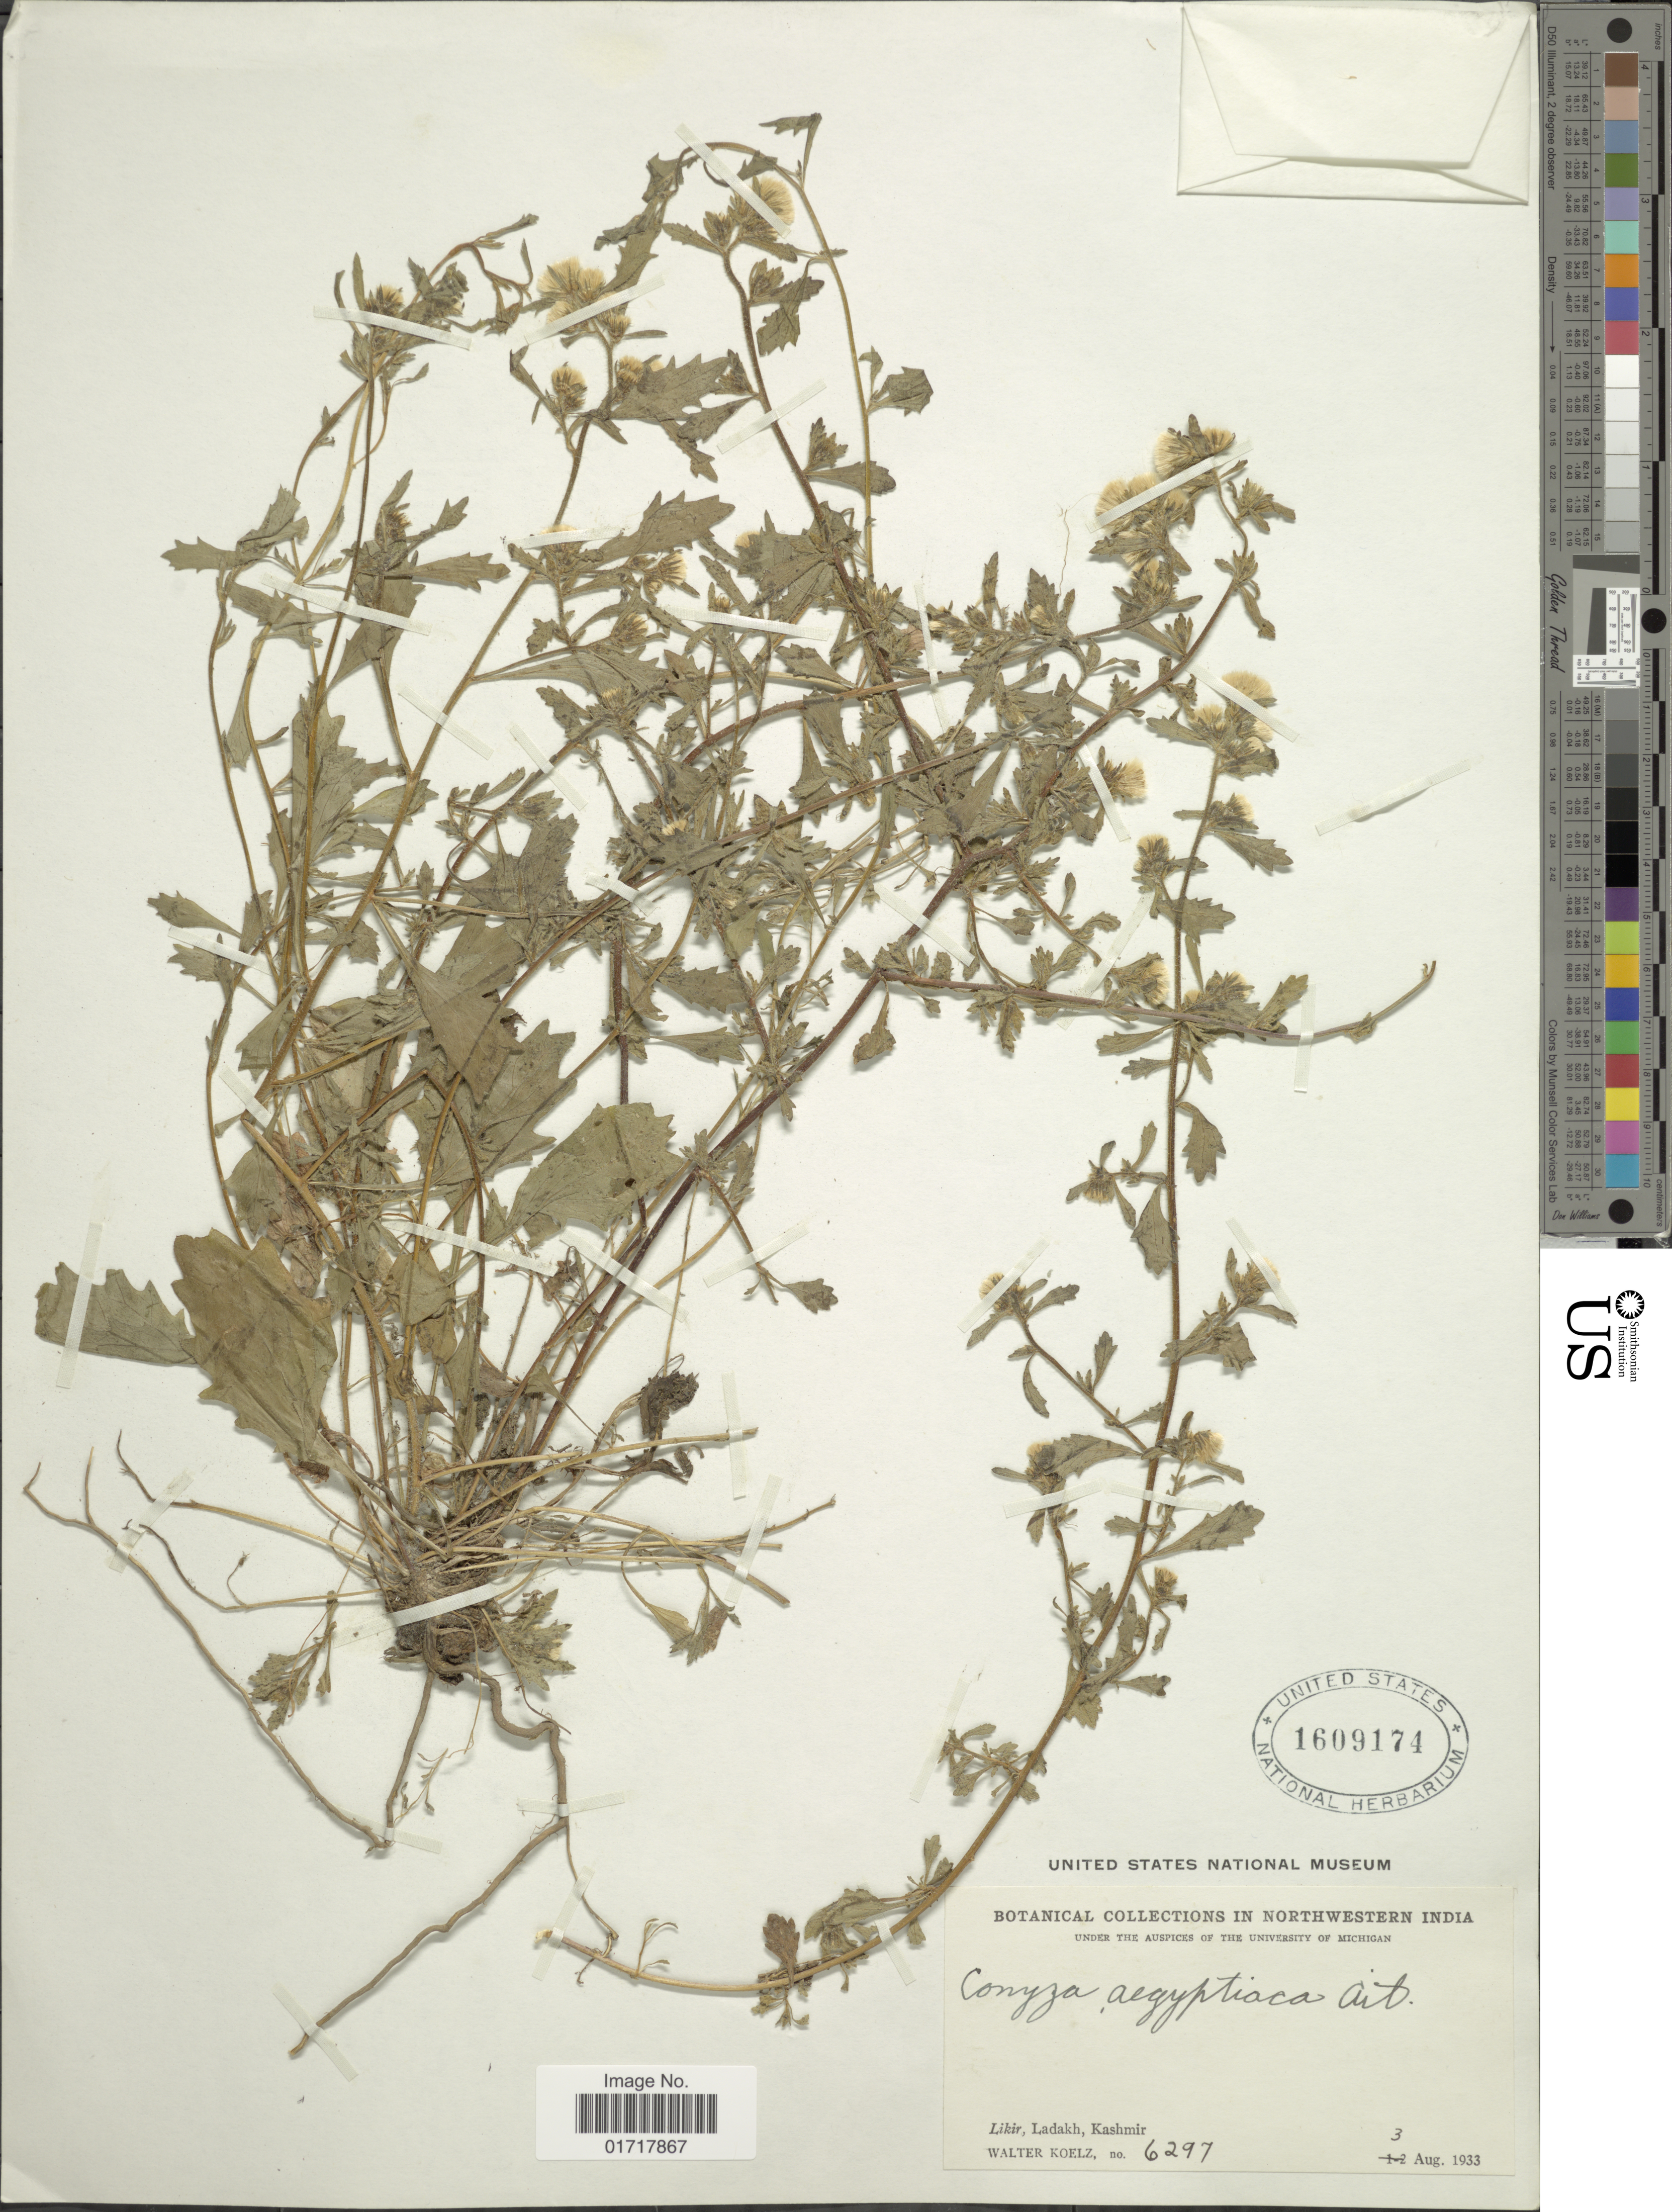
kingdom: Plantae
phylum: Tracheophyta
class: Magnoliopsida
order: Asterales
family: Asteraceae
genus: Conyza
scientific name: Conyza aegyptiaca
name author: (L.) Aiton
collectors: W. N. Koelz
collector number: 6297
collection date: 1933-08-03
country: India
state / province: Jammu and Kashmir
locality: Northwestern India. Likir, Ladakh, Kashmir.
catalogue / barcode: US 1609174